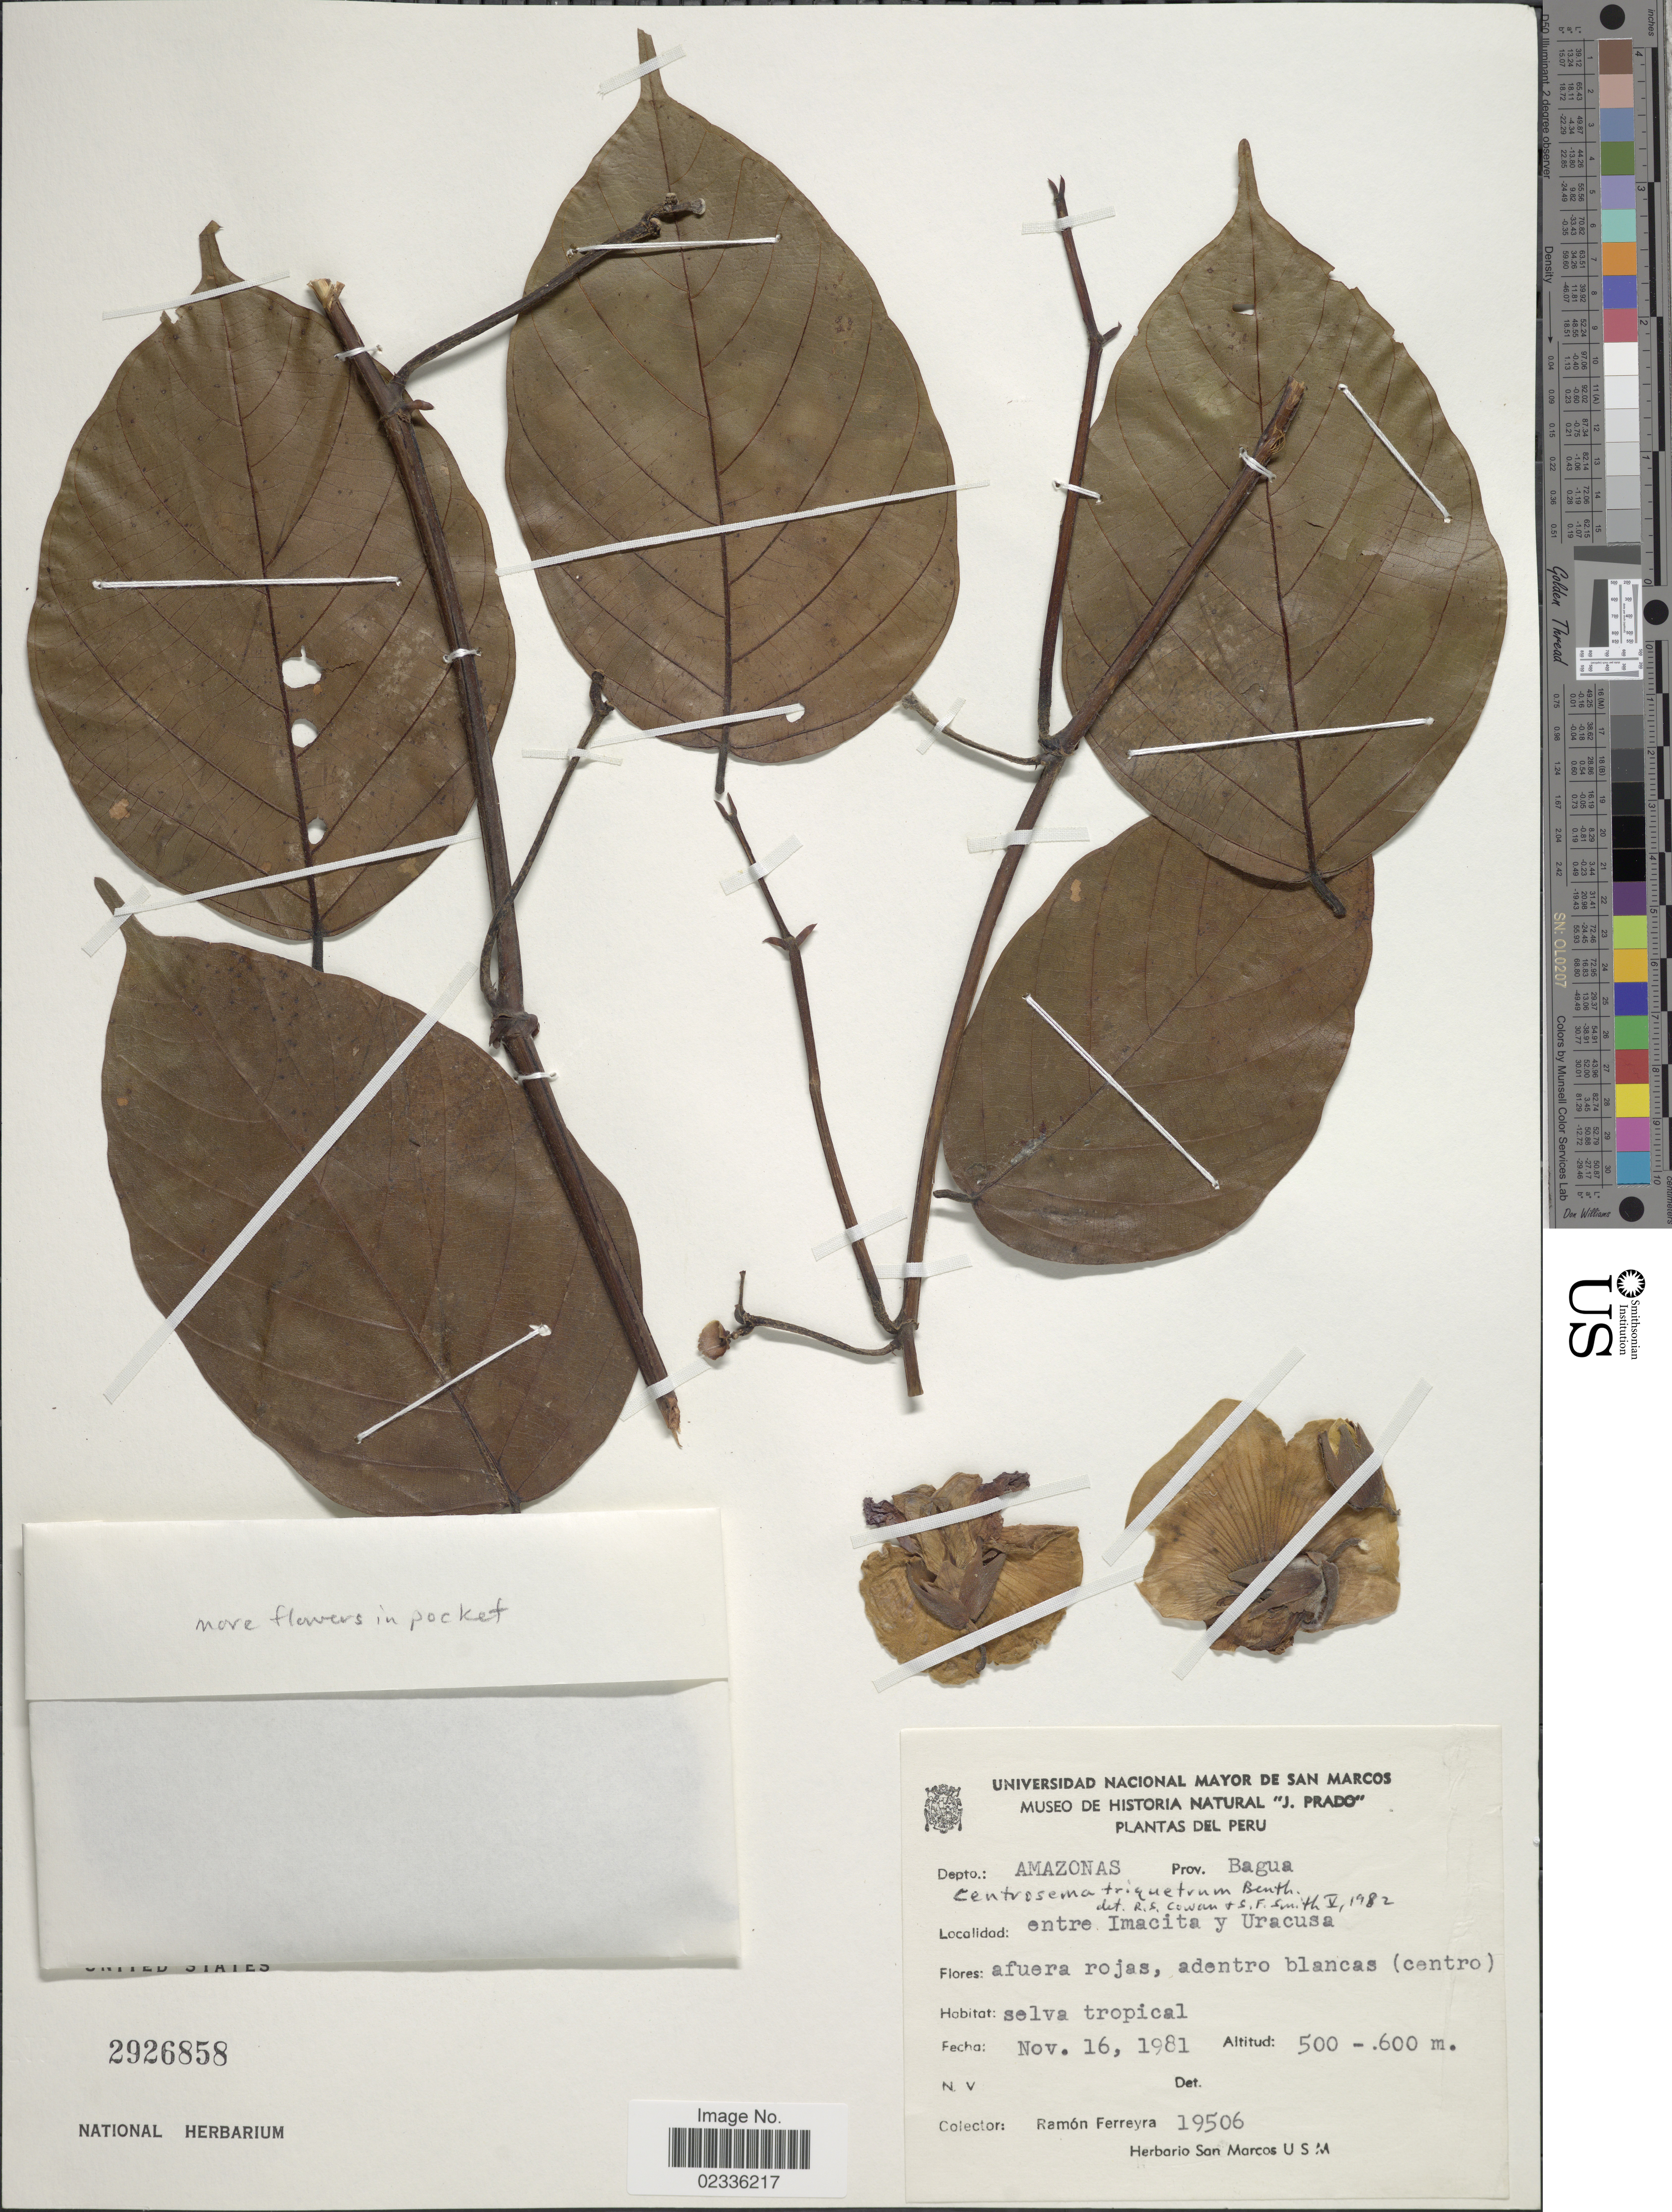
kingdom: Plantae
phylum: Tracheophyta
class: Magnoliopsida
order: Fabales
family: Fabaceae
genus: Centrosema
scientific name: Centrosema triquetrum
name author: Benth.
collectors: R. A. Ferreyra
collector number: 19506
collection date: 1981-11-16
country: Peru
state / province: Amazonas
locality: Dept.; Amazonas, Prov. Bagua. entre Imacita y Uracusa.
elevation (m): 500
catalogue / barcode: US 2926858